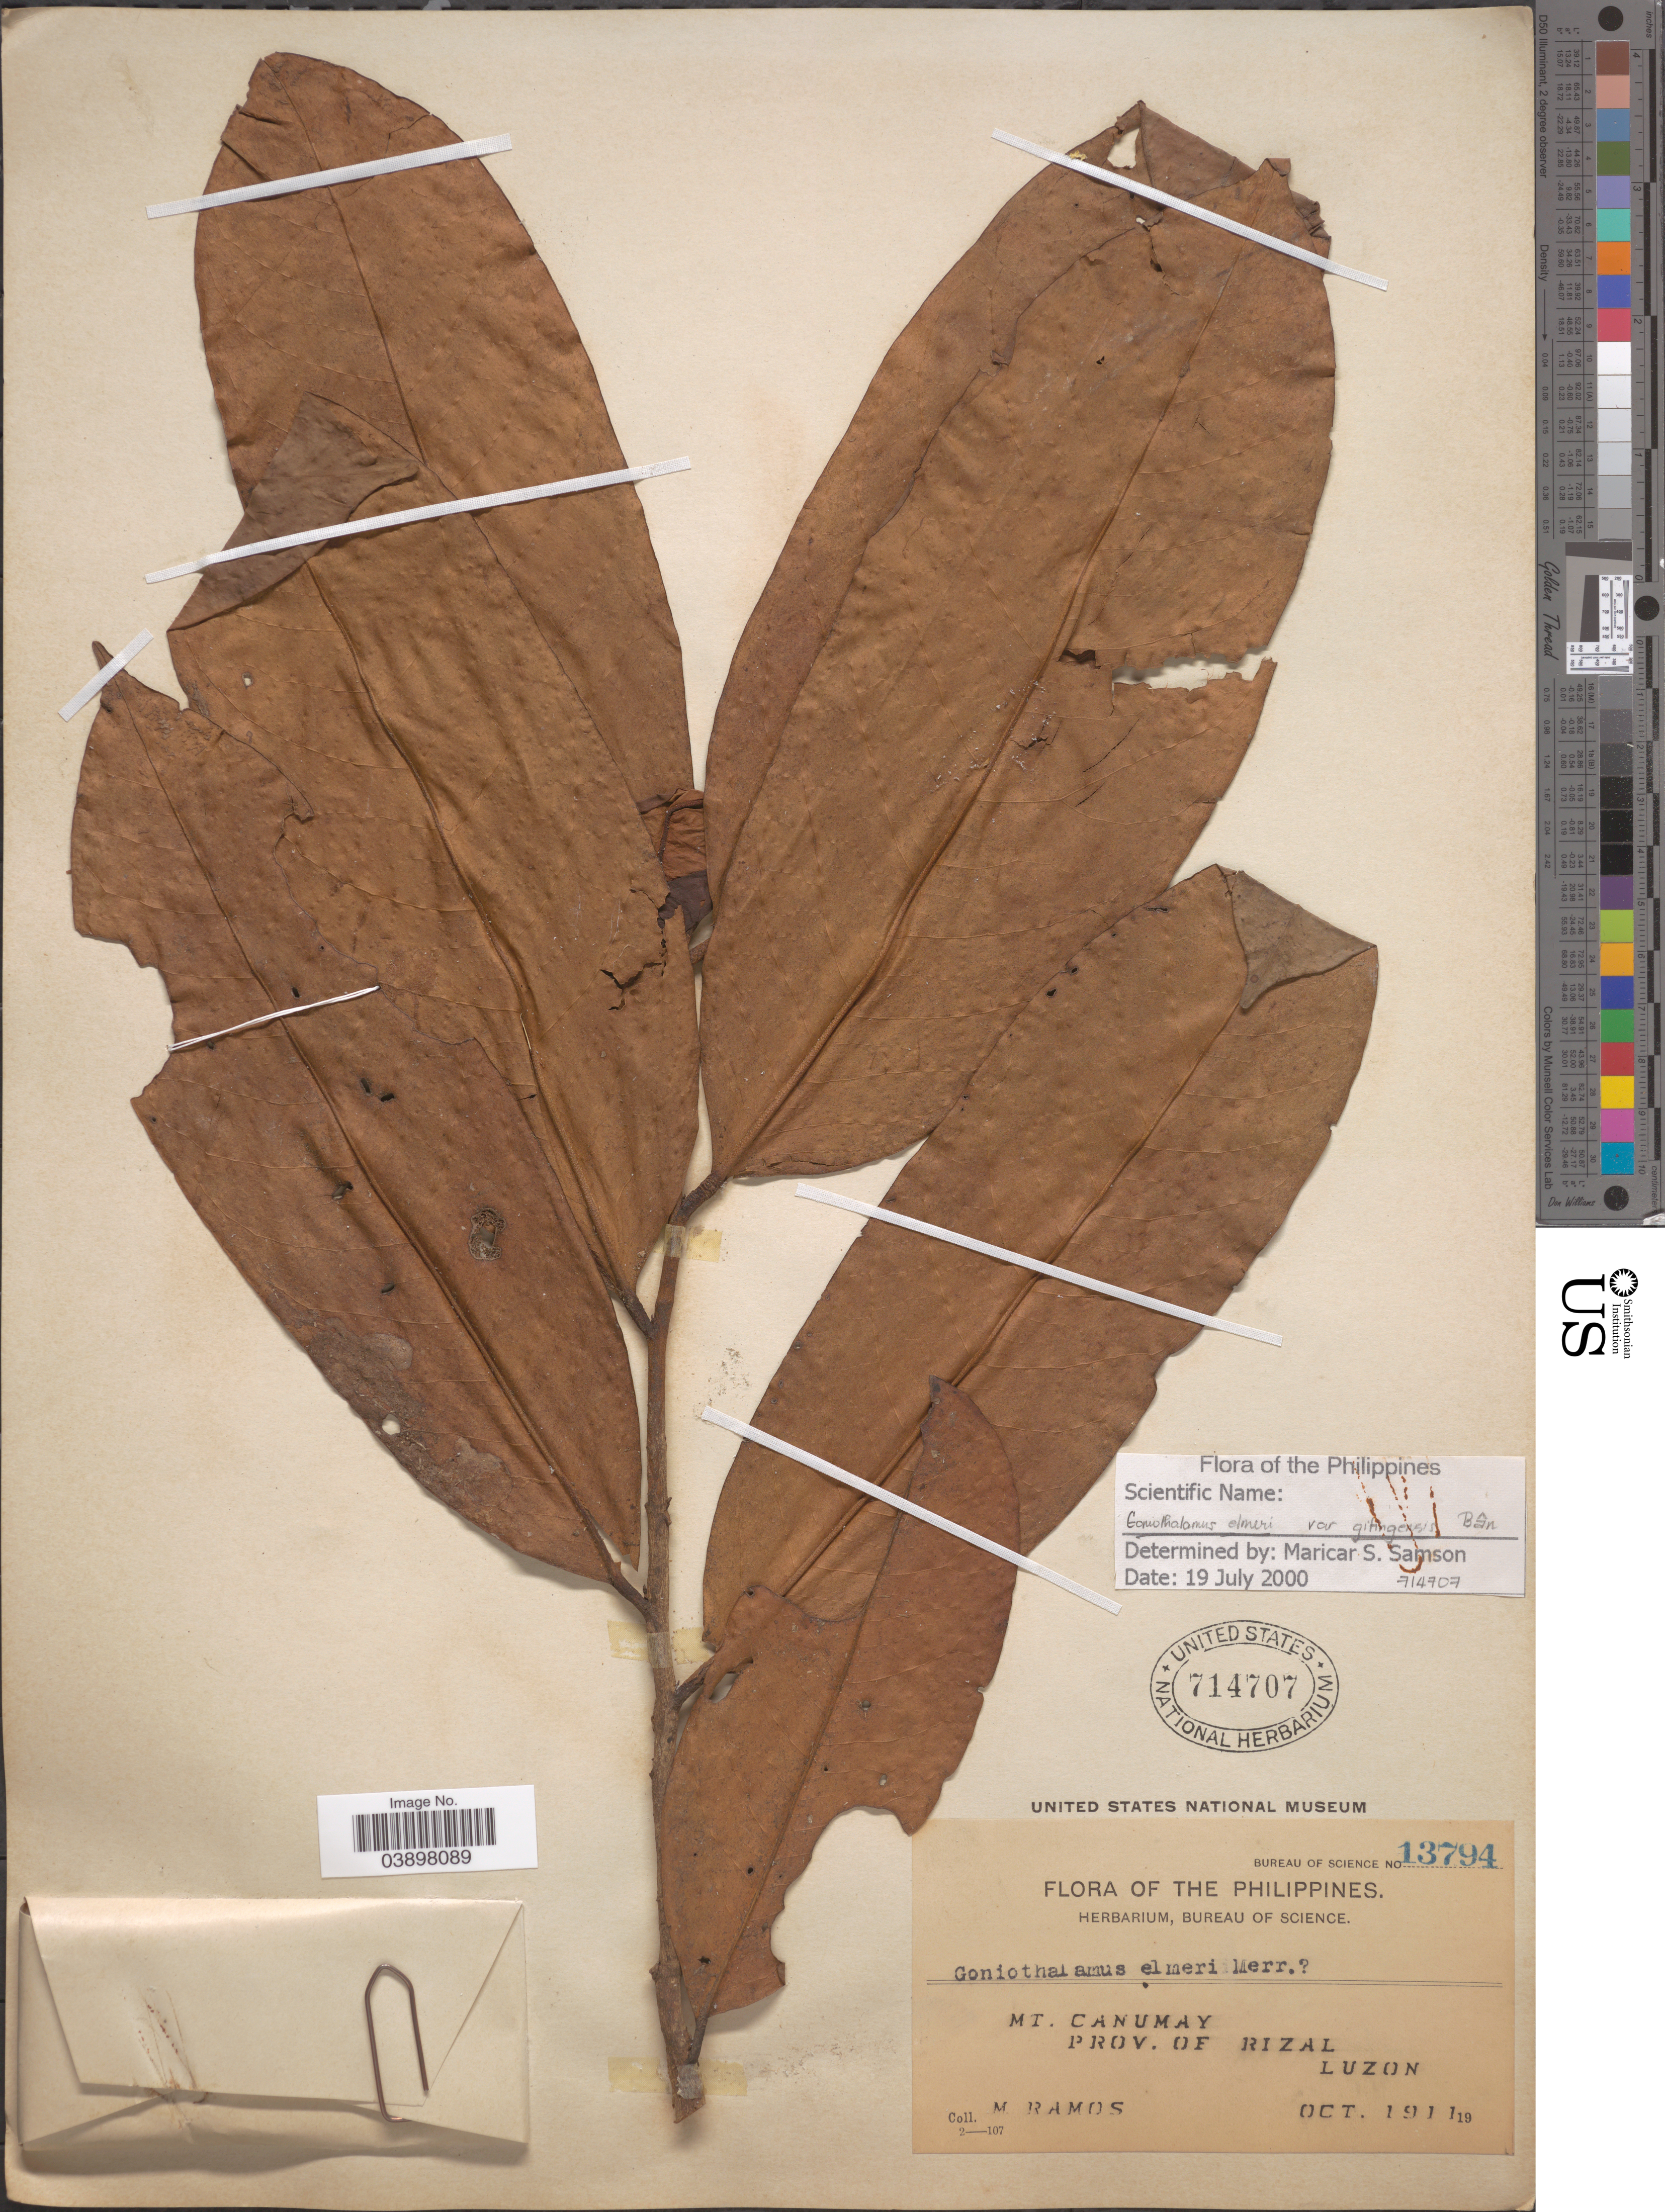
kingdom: Plantae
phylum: Tracheophyta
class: Magnoliopsida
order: Magnoliales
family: Annonaceae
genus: Goniothalamus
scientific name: Goniothalamus elmeri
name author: Merr.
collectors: M. Ramos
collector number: Bureau of Science 13794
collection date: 1911-10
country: Philippines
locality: Mt. Canumay. Prov. of Rizal, Luzon.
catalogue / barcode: US 714707